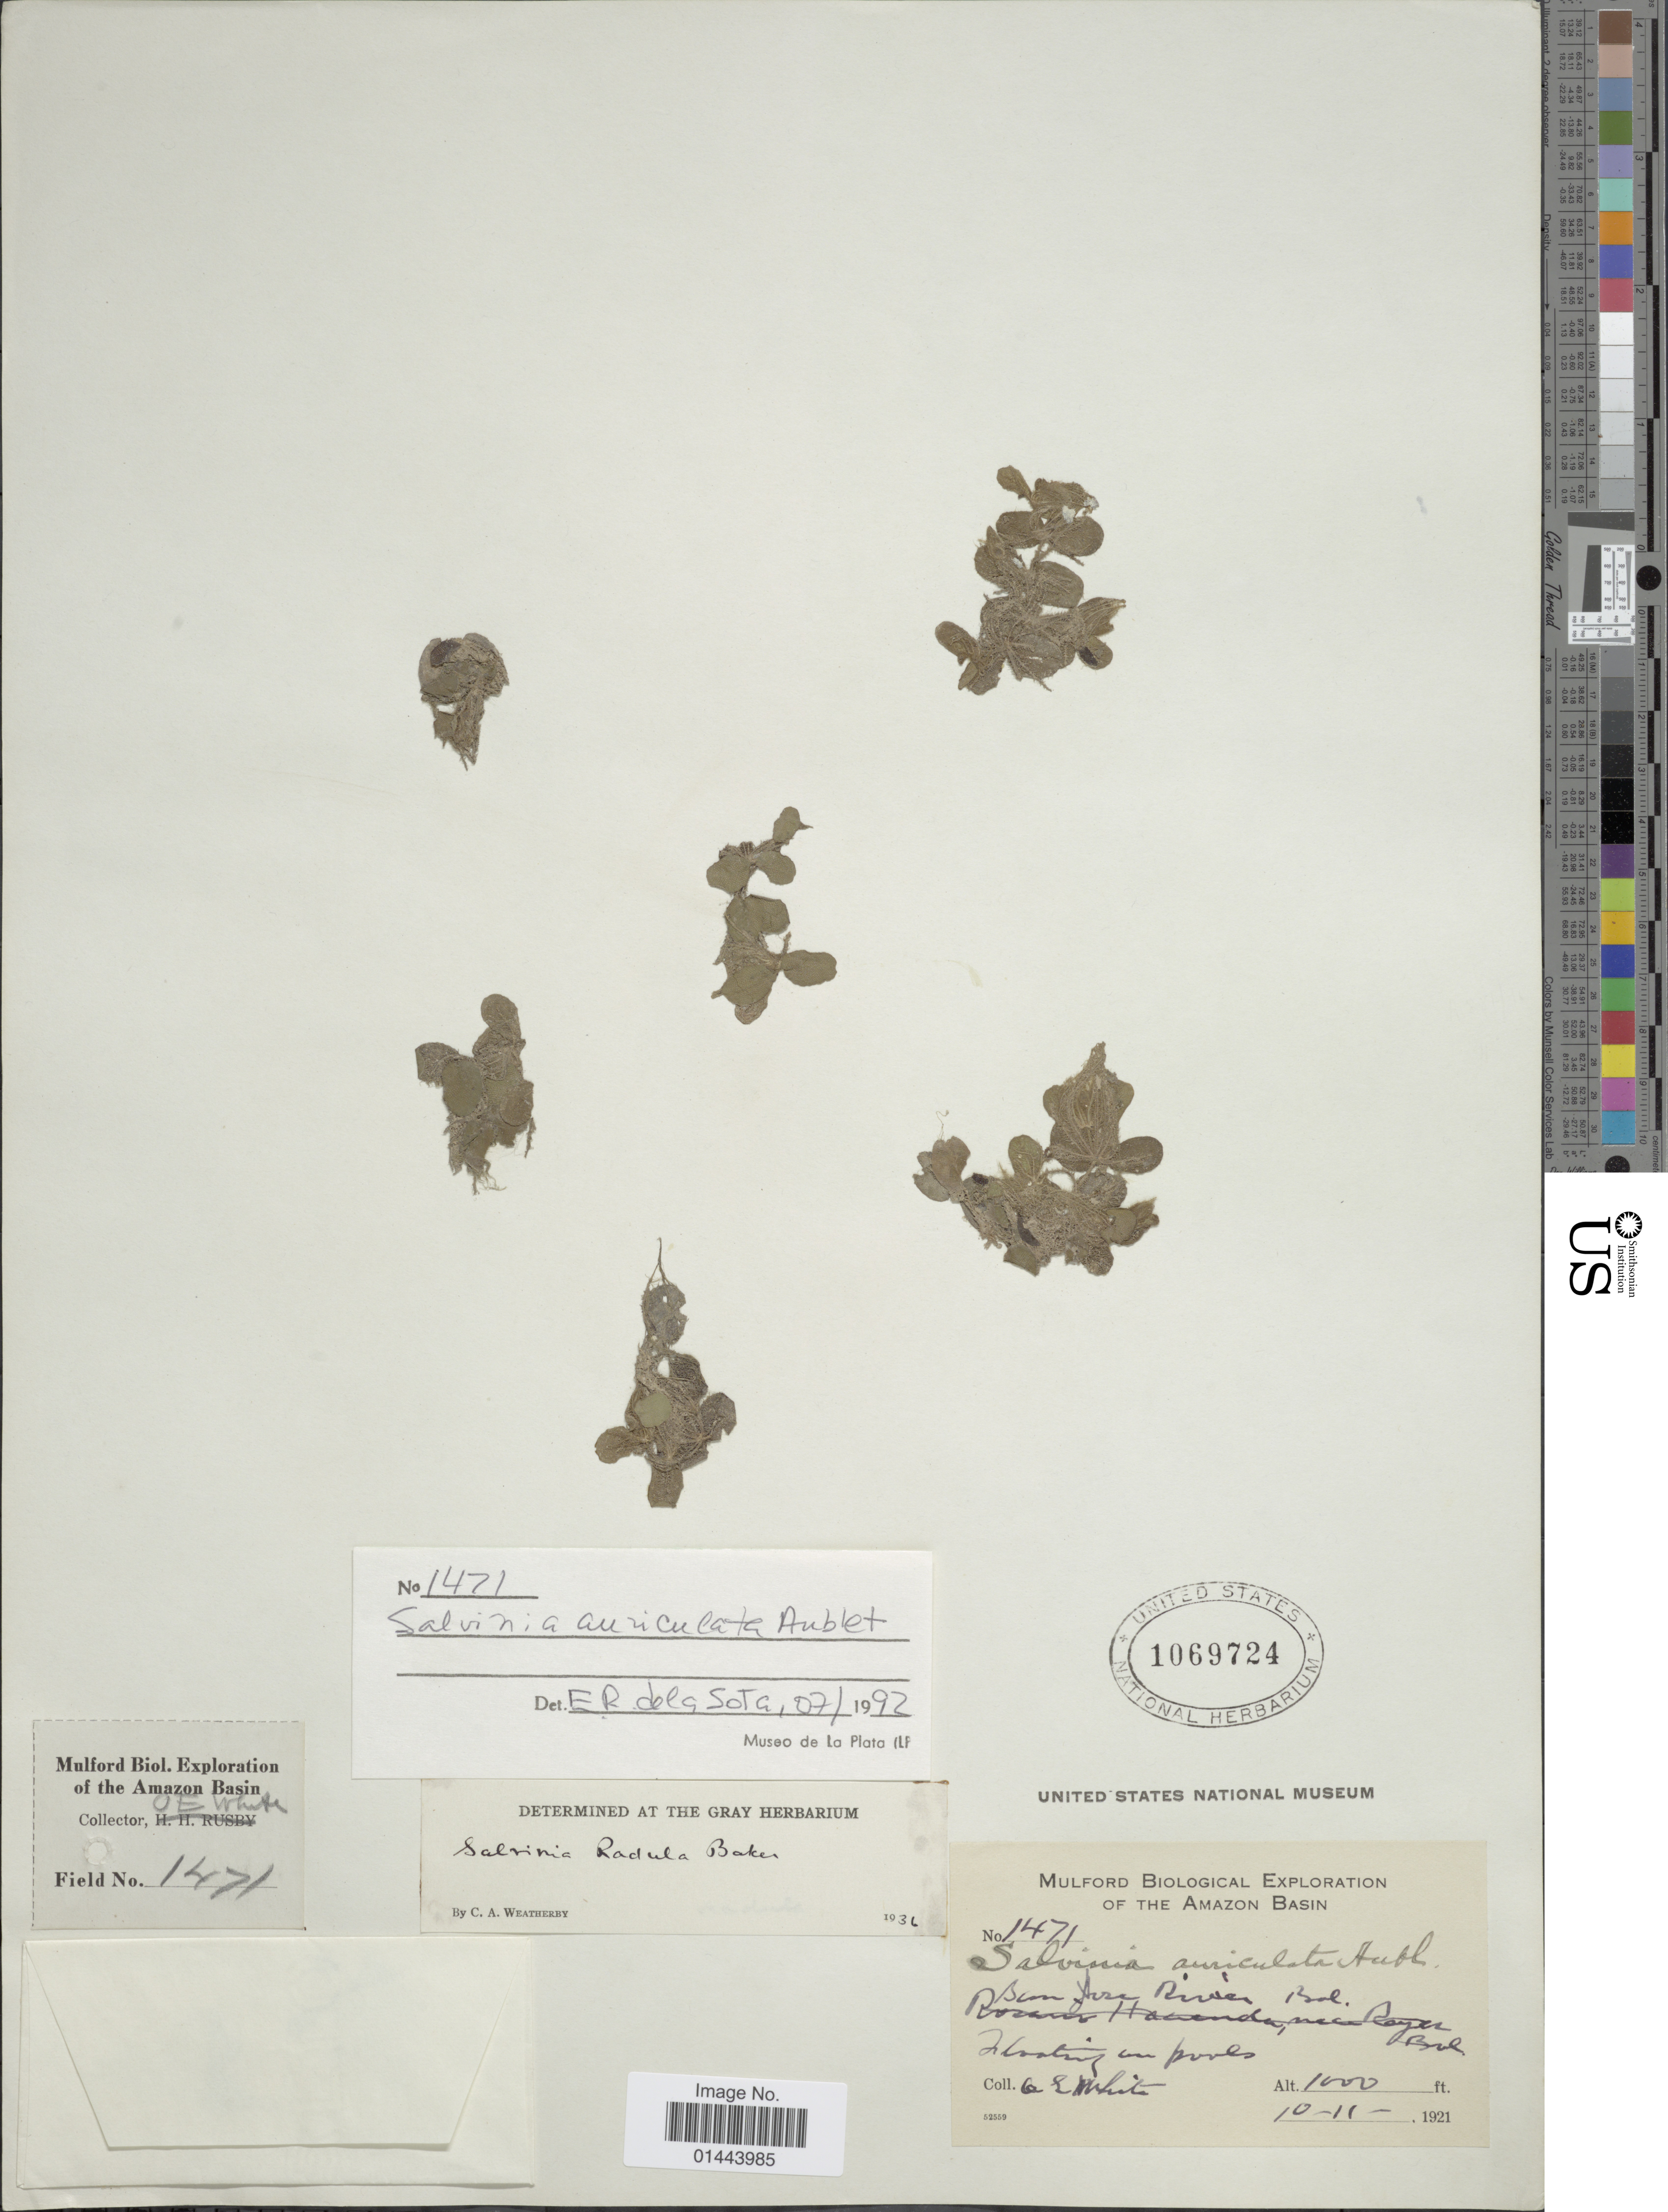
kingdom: Plantae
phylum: Tracheophyta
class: Polypodiopsida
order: Salviniales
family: Salviniaceae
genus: Salvinia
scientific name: Salvinia auriculata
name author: Aubl.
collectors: O. E. White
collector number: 1471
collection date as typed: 10-11-1921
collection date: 1921-10-11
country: Bolivia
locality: San Jose River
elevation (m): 305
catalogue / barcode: US 1069724